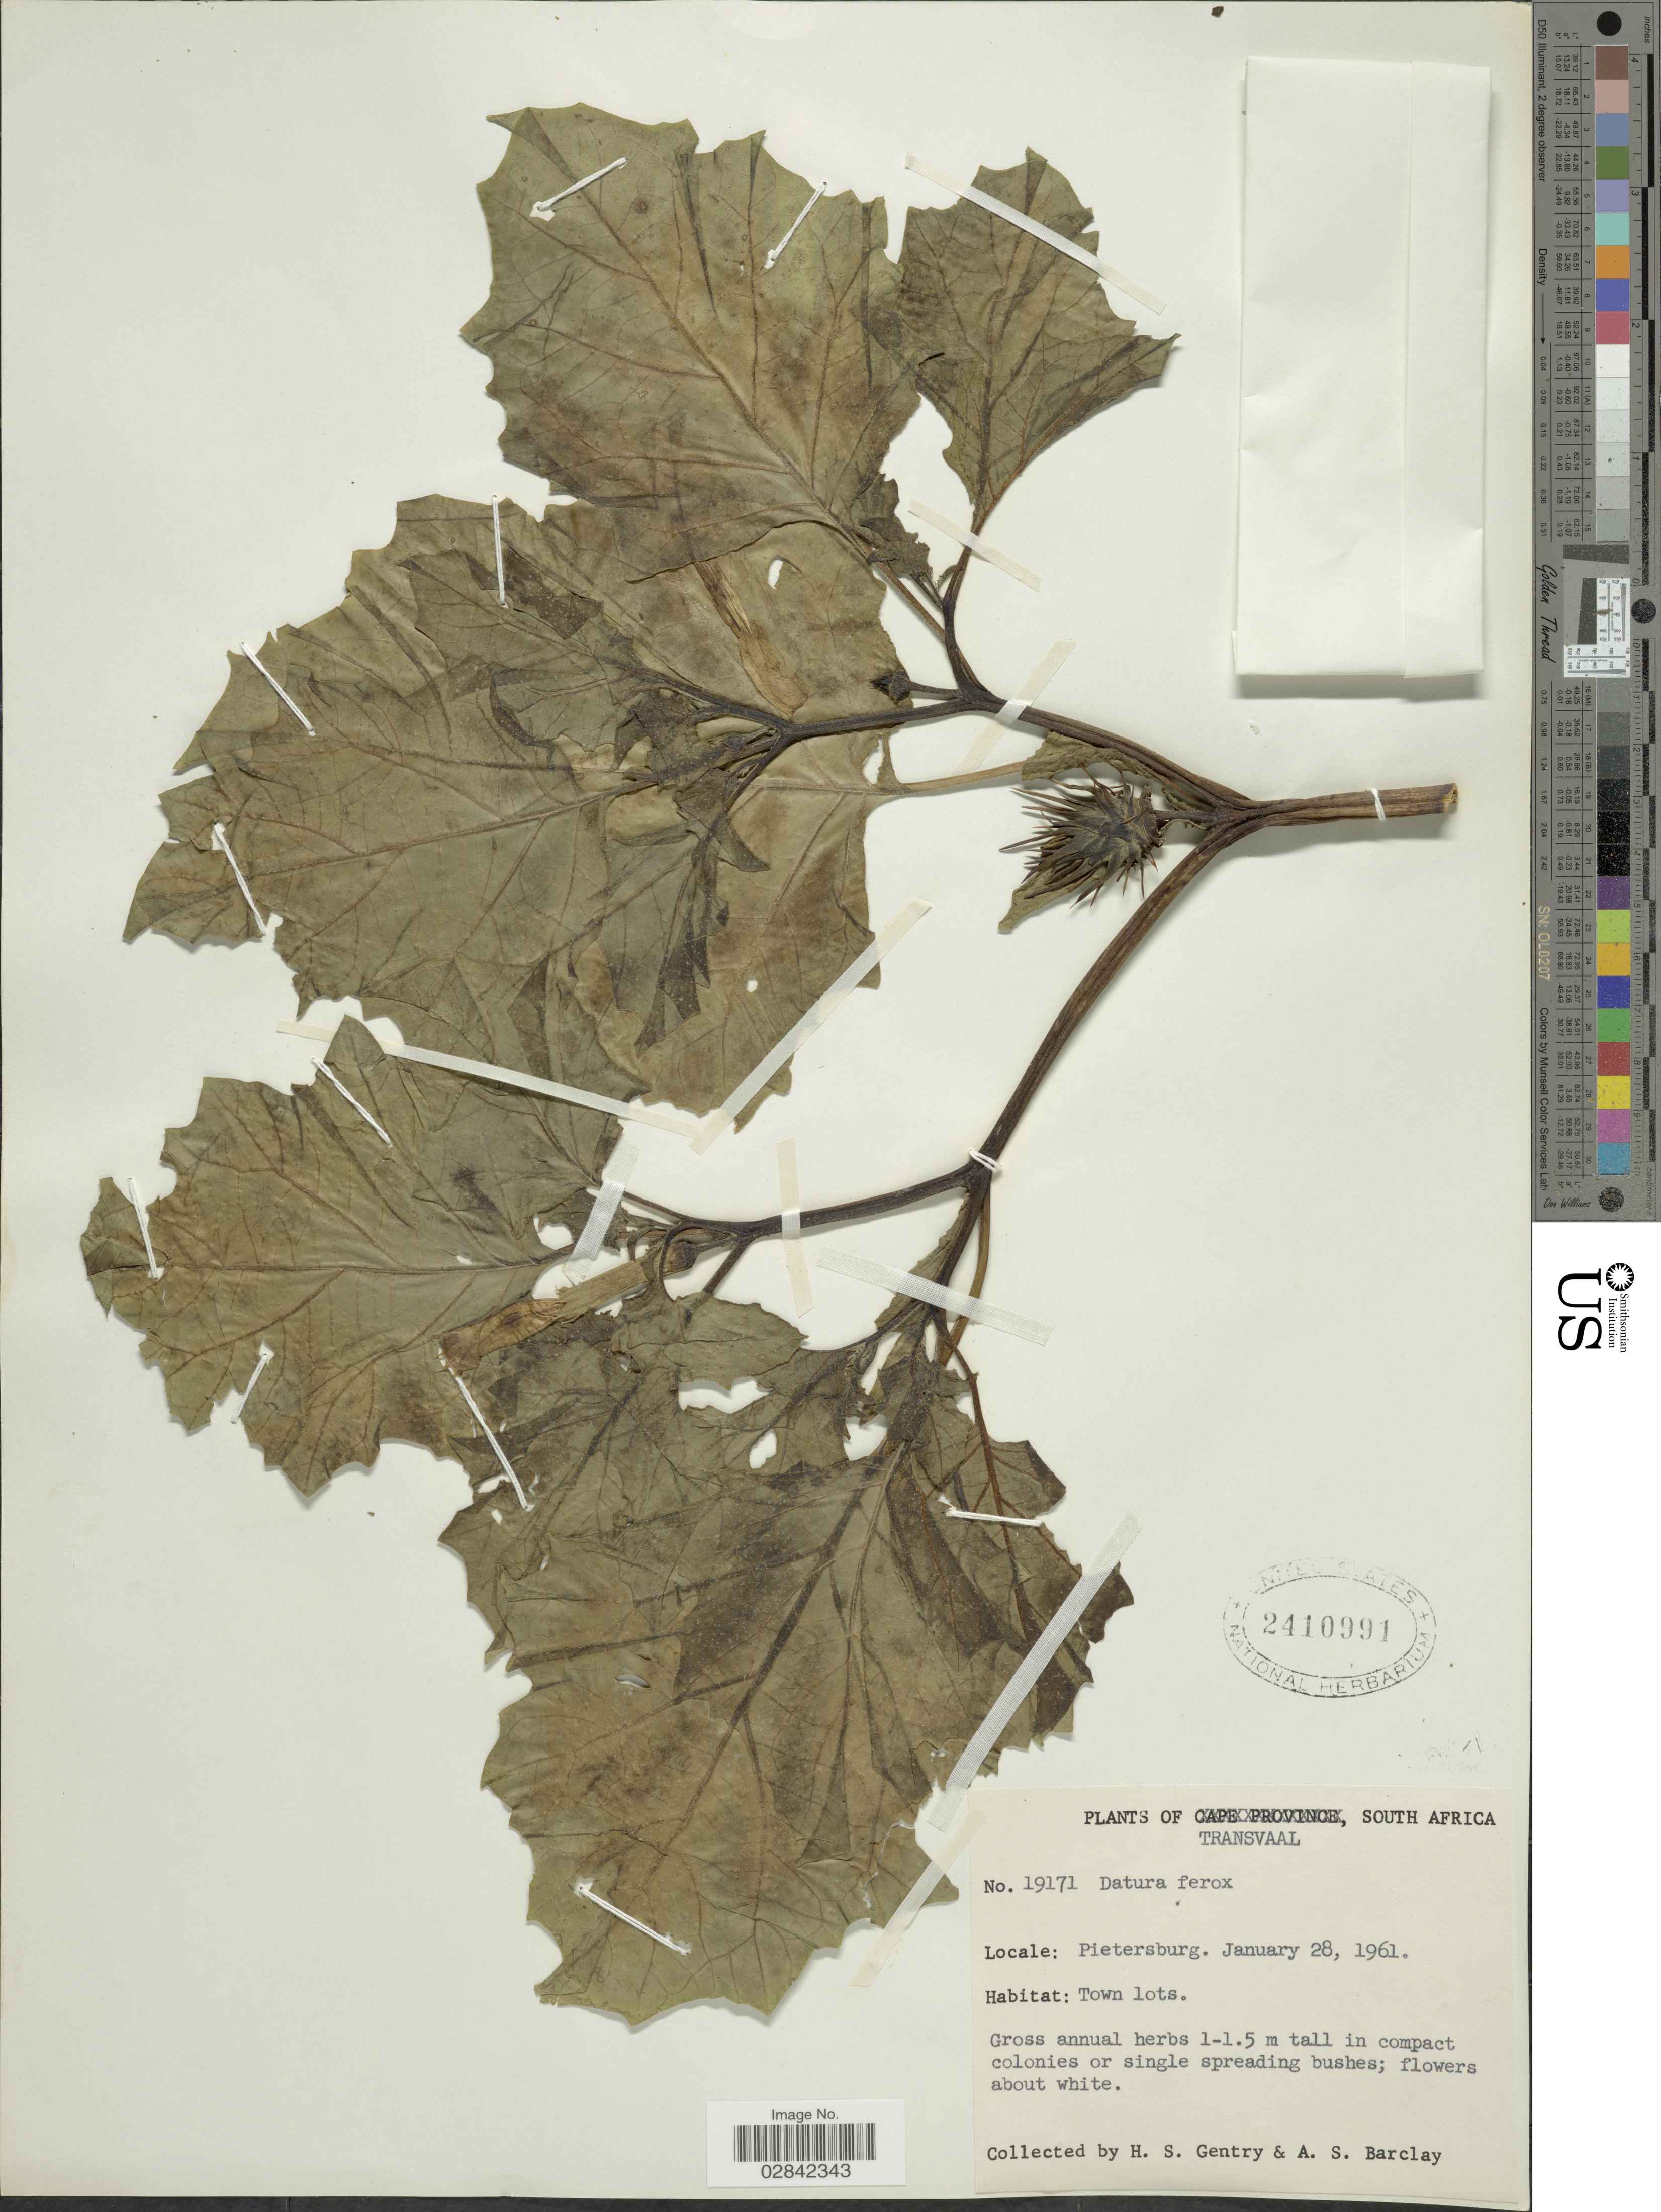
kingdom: Plantae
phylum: Tracheophyta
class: Magnoliopsida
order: Solanales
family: Solanaceae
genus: Datura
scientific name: Datura ferox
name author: L.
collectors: H. S. Gentry & A. S. Barclay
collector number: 19171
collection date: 1961-01-28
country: South Africa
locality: Transvaal, Pietersburg.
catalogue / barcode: US 2410991